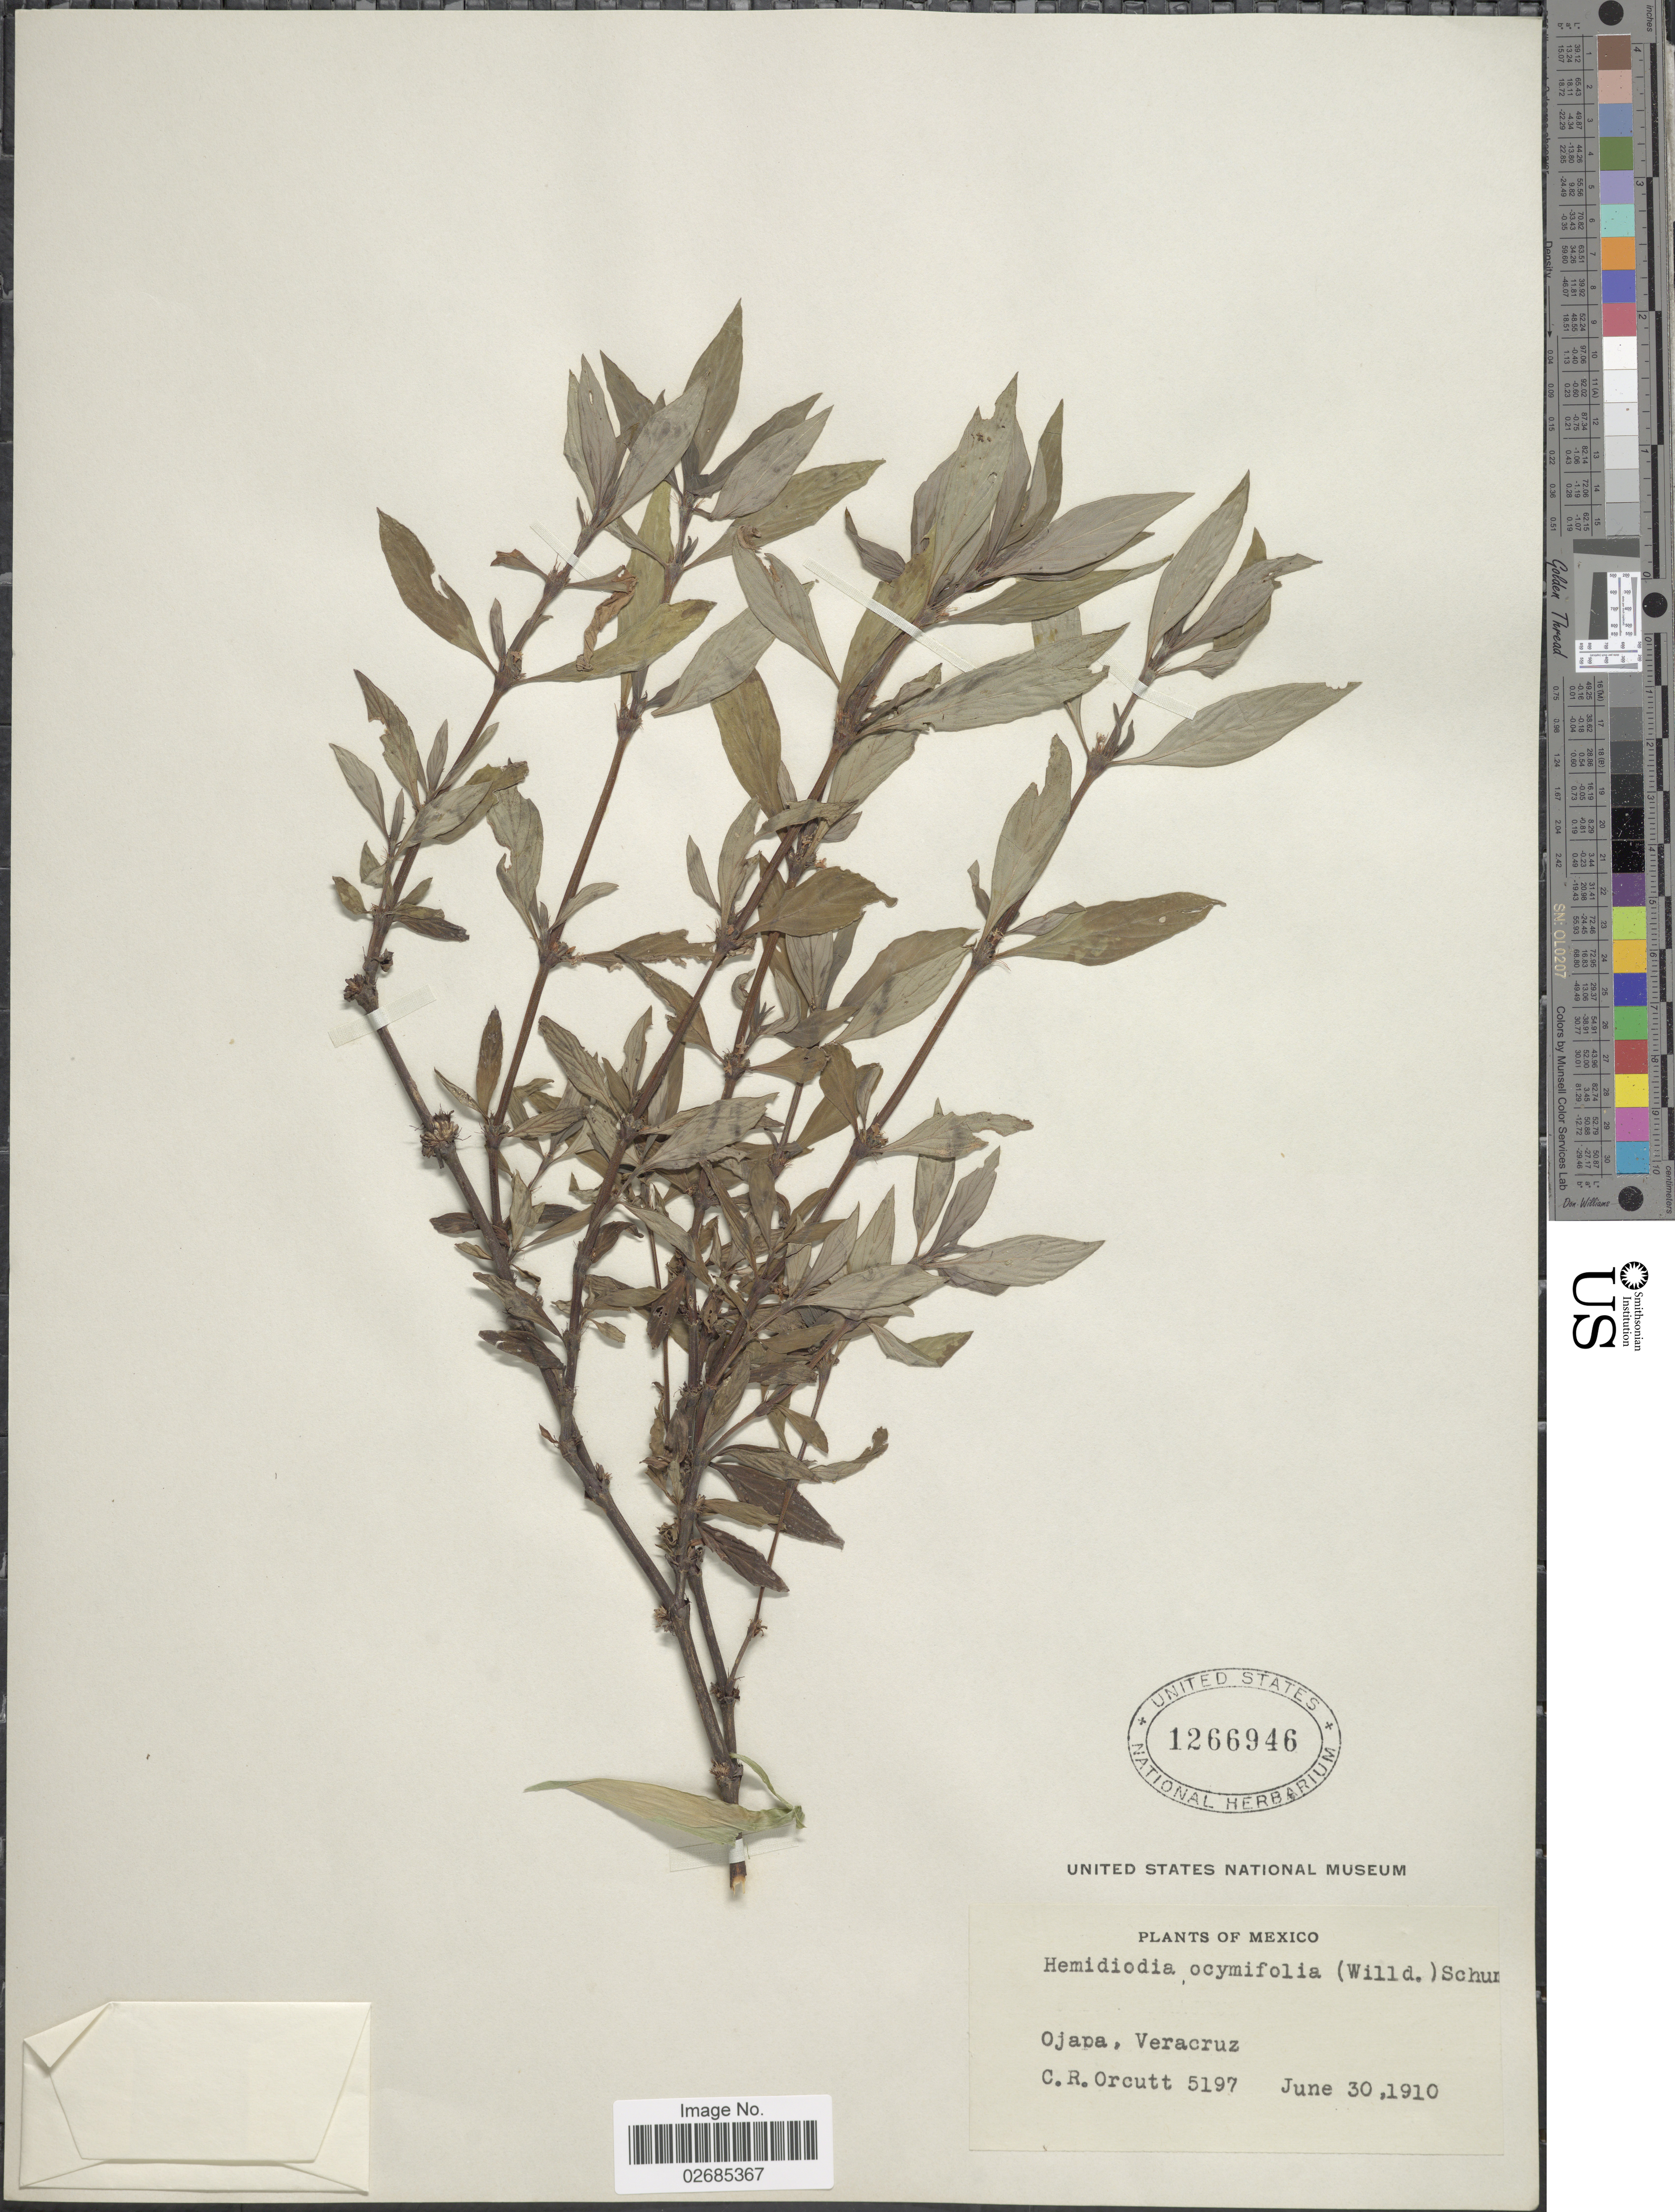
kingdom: Plantae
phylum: Tracheophyta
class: Magnoliopsida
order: Gentianales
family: Rubiaceae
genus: Hemidiodia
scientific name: Hemidiodia ocimifolia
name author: (Willd.) K. Schum.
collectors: C. R. Orcutt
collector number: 5197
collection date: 1910-06-30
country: Mexico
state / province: Veracruz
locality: Ojapa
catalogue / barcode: US 1266946